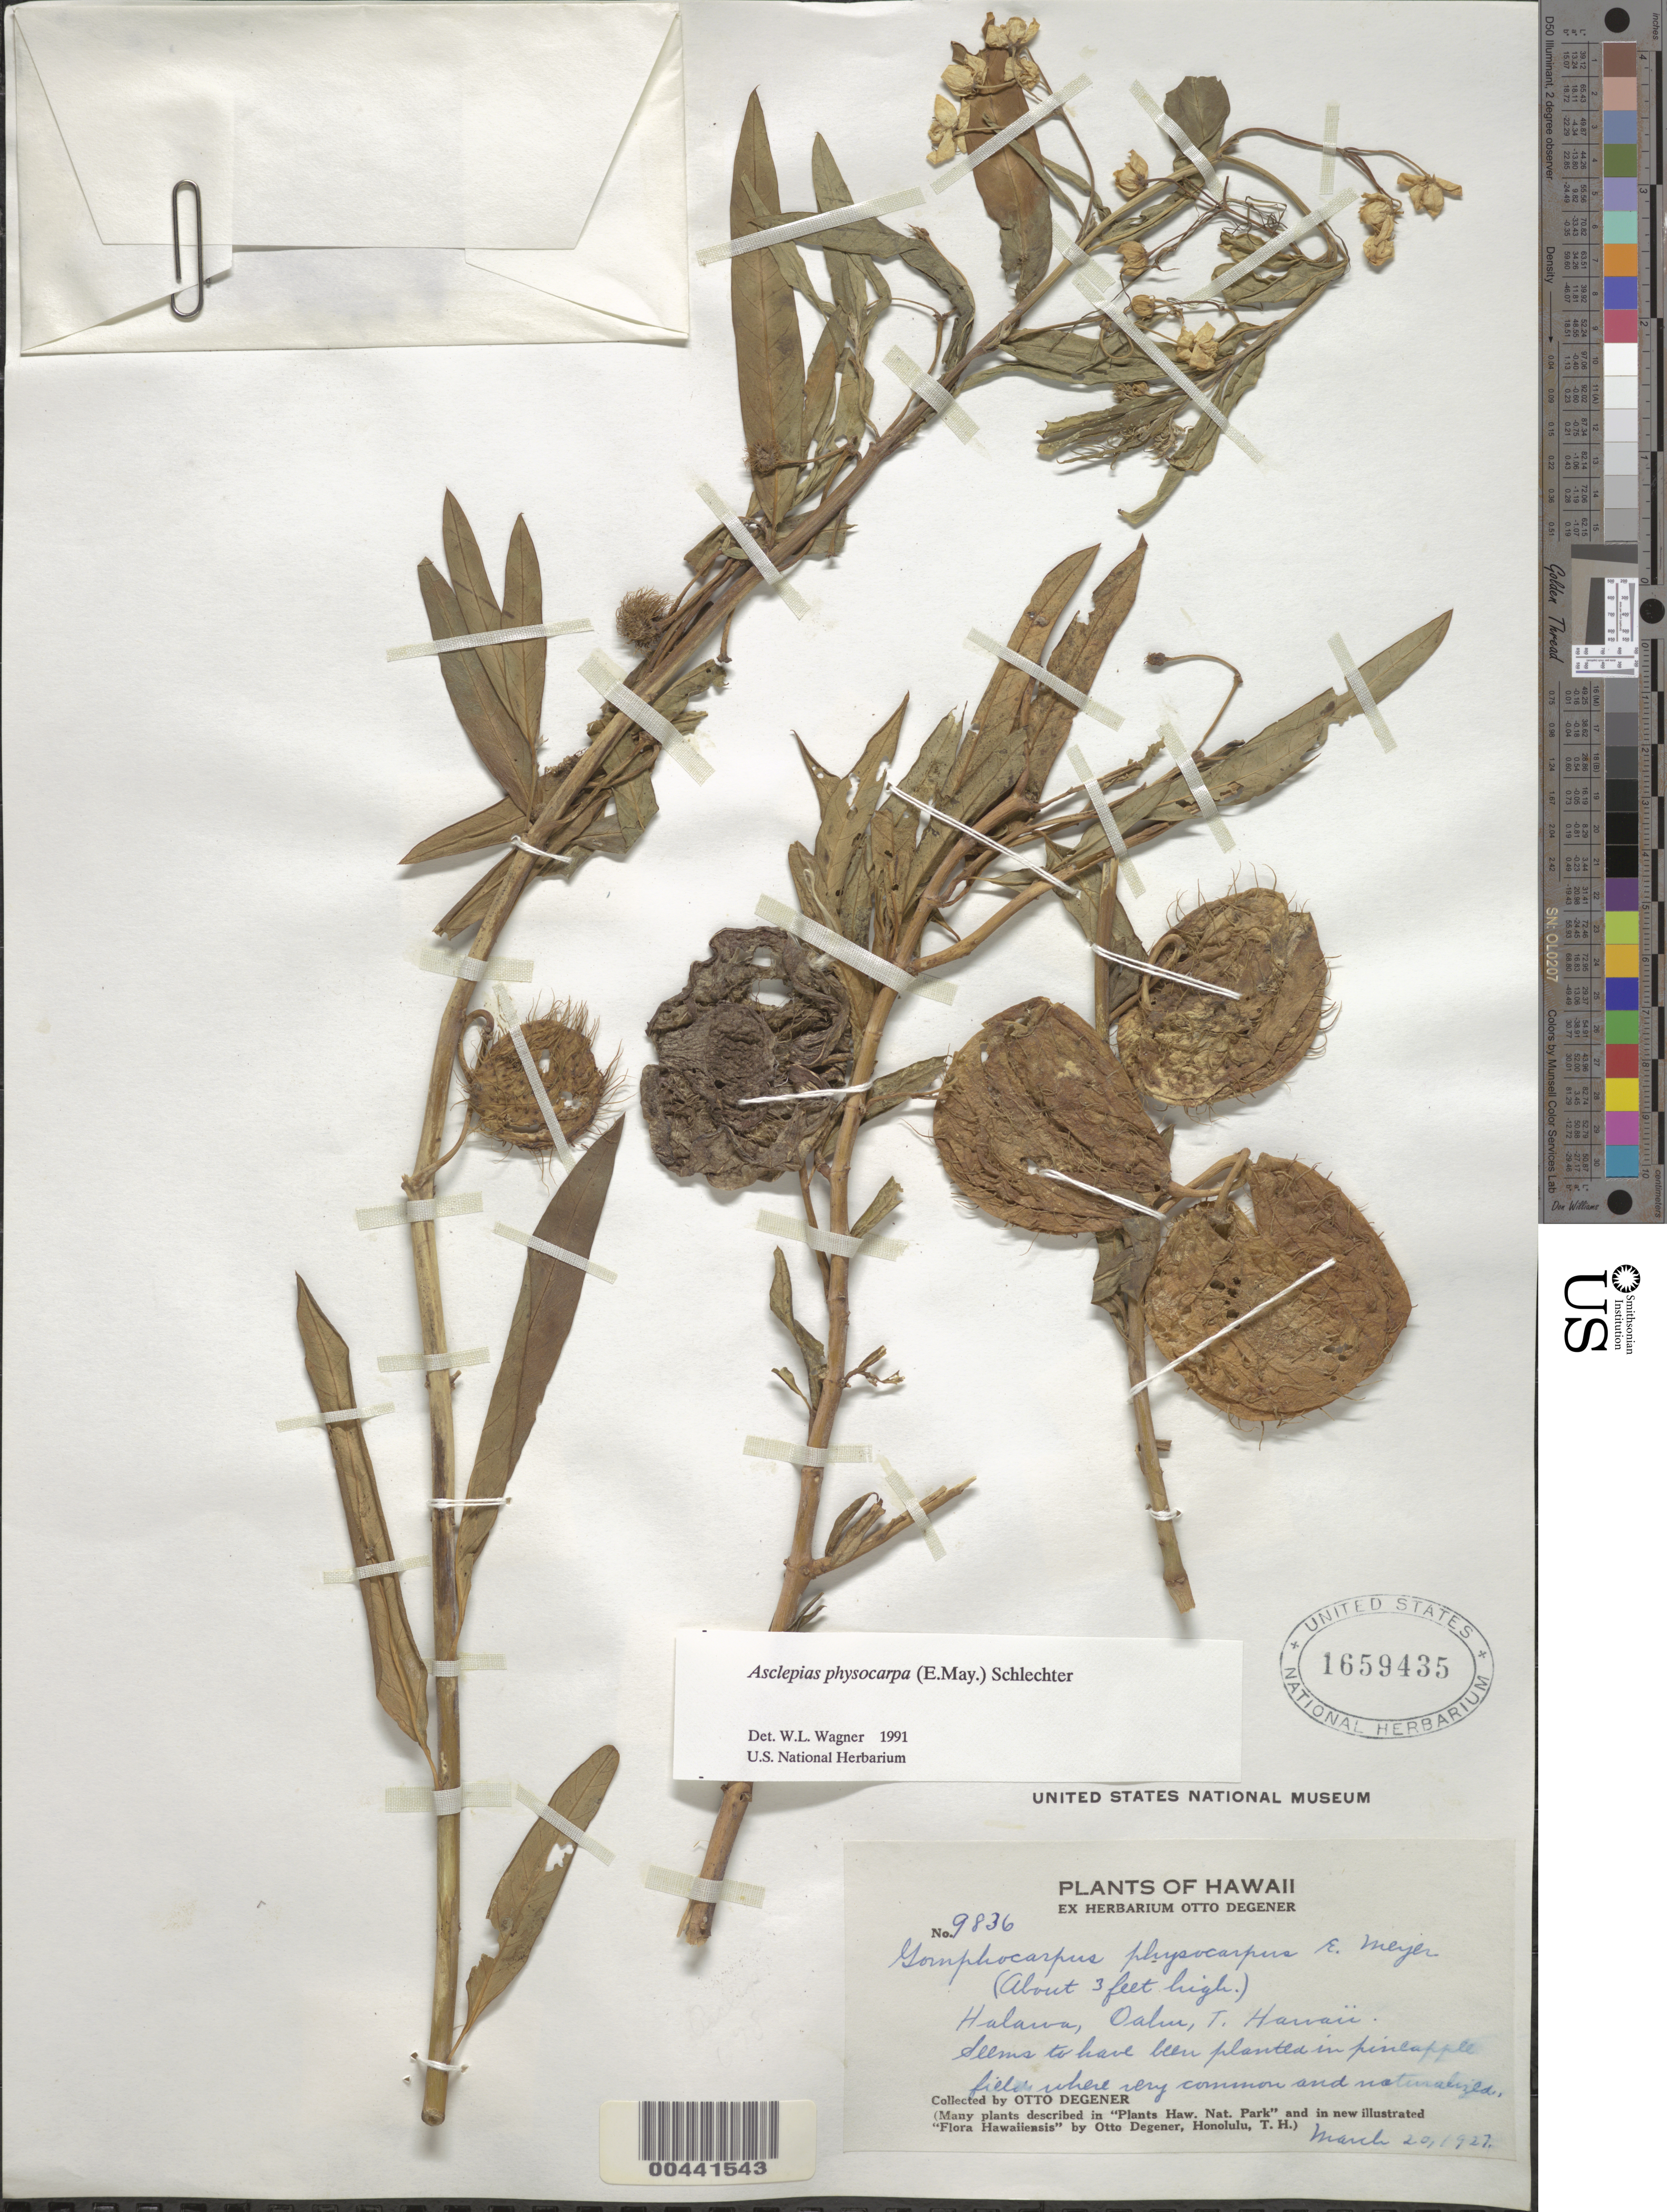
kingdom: Plantae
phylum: Tracheophyta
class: Magnoliopsida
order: Gentianales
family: Apocynaceae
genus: Asclepias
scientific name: Asclepias physocarpa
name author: (E. Mey.) Schltr.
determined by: Wagner, W. L., (BOT), Smithsonian Institution - National Museum of Natural History (UNITED STATES)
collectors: O. Degener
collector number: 9836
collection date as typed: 23 Mar 1927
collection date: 1927-03-23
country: United States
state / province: Hawaii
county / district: Kauai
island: Kaua'i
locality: Halawa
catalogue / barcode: US 1659435